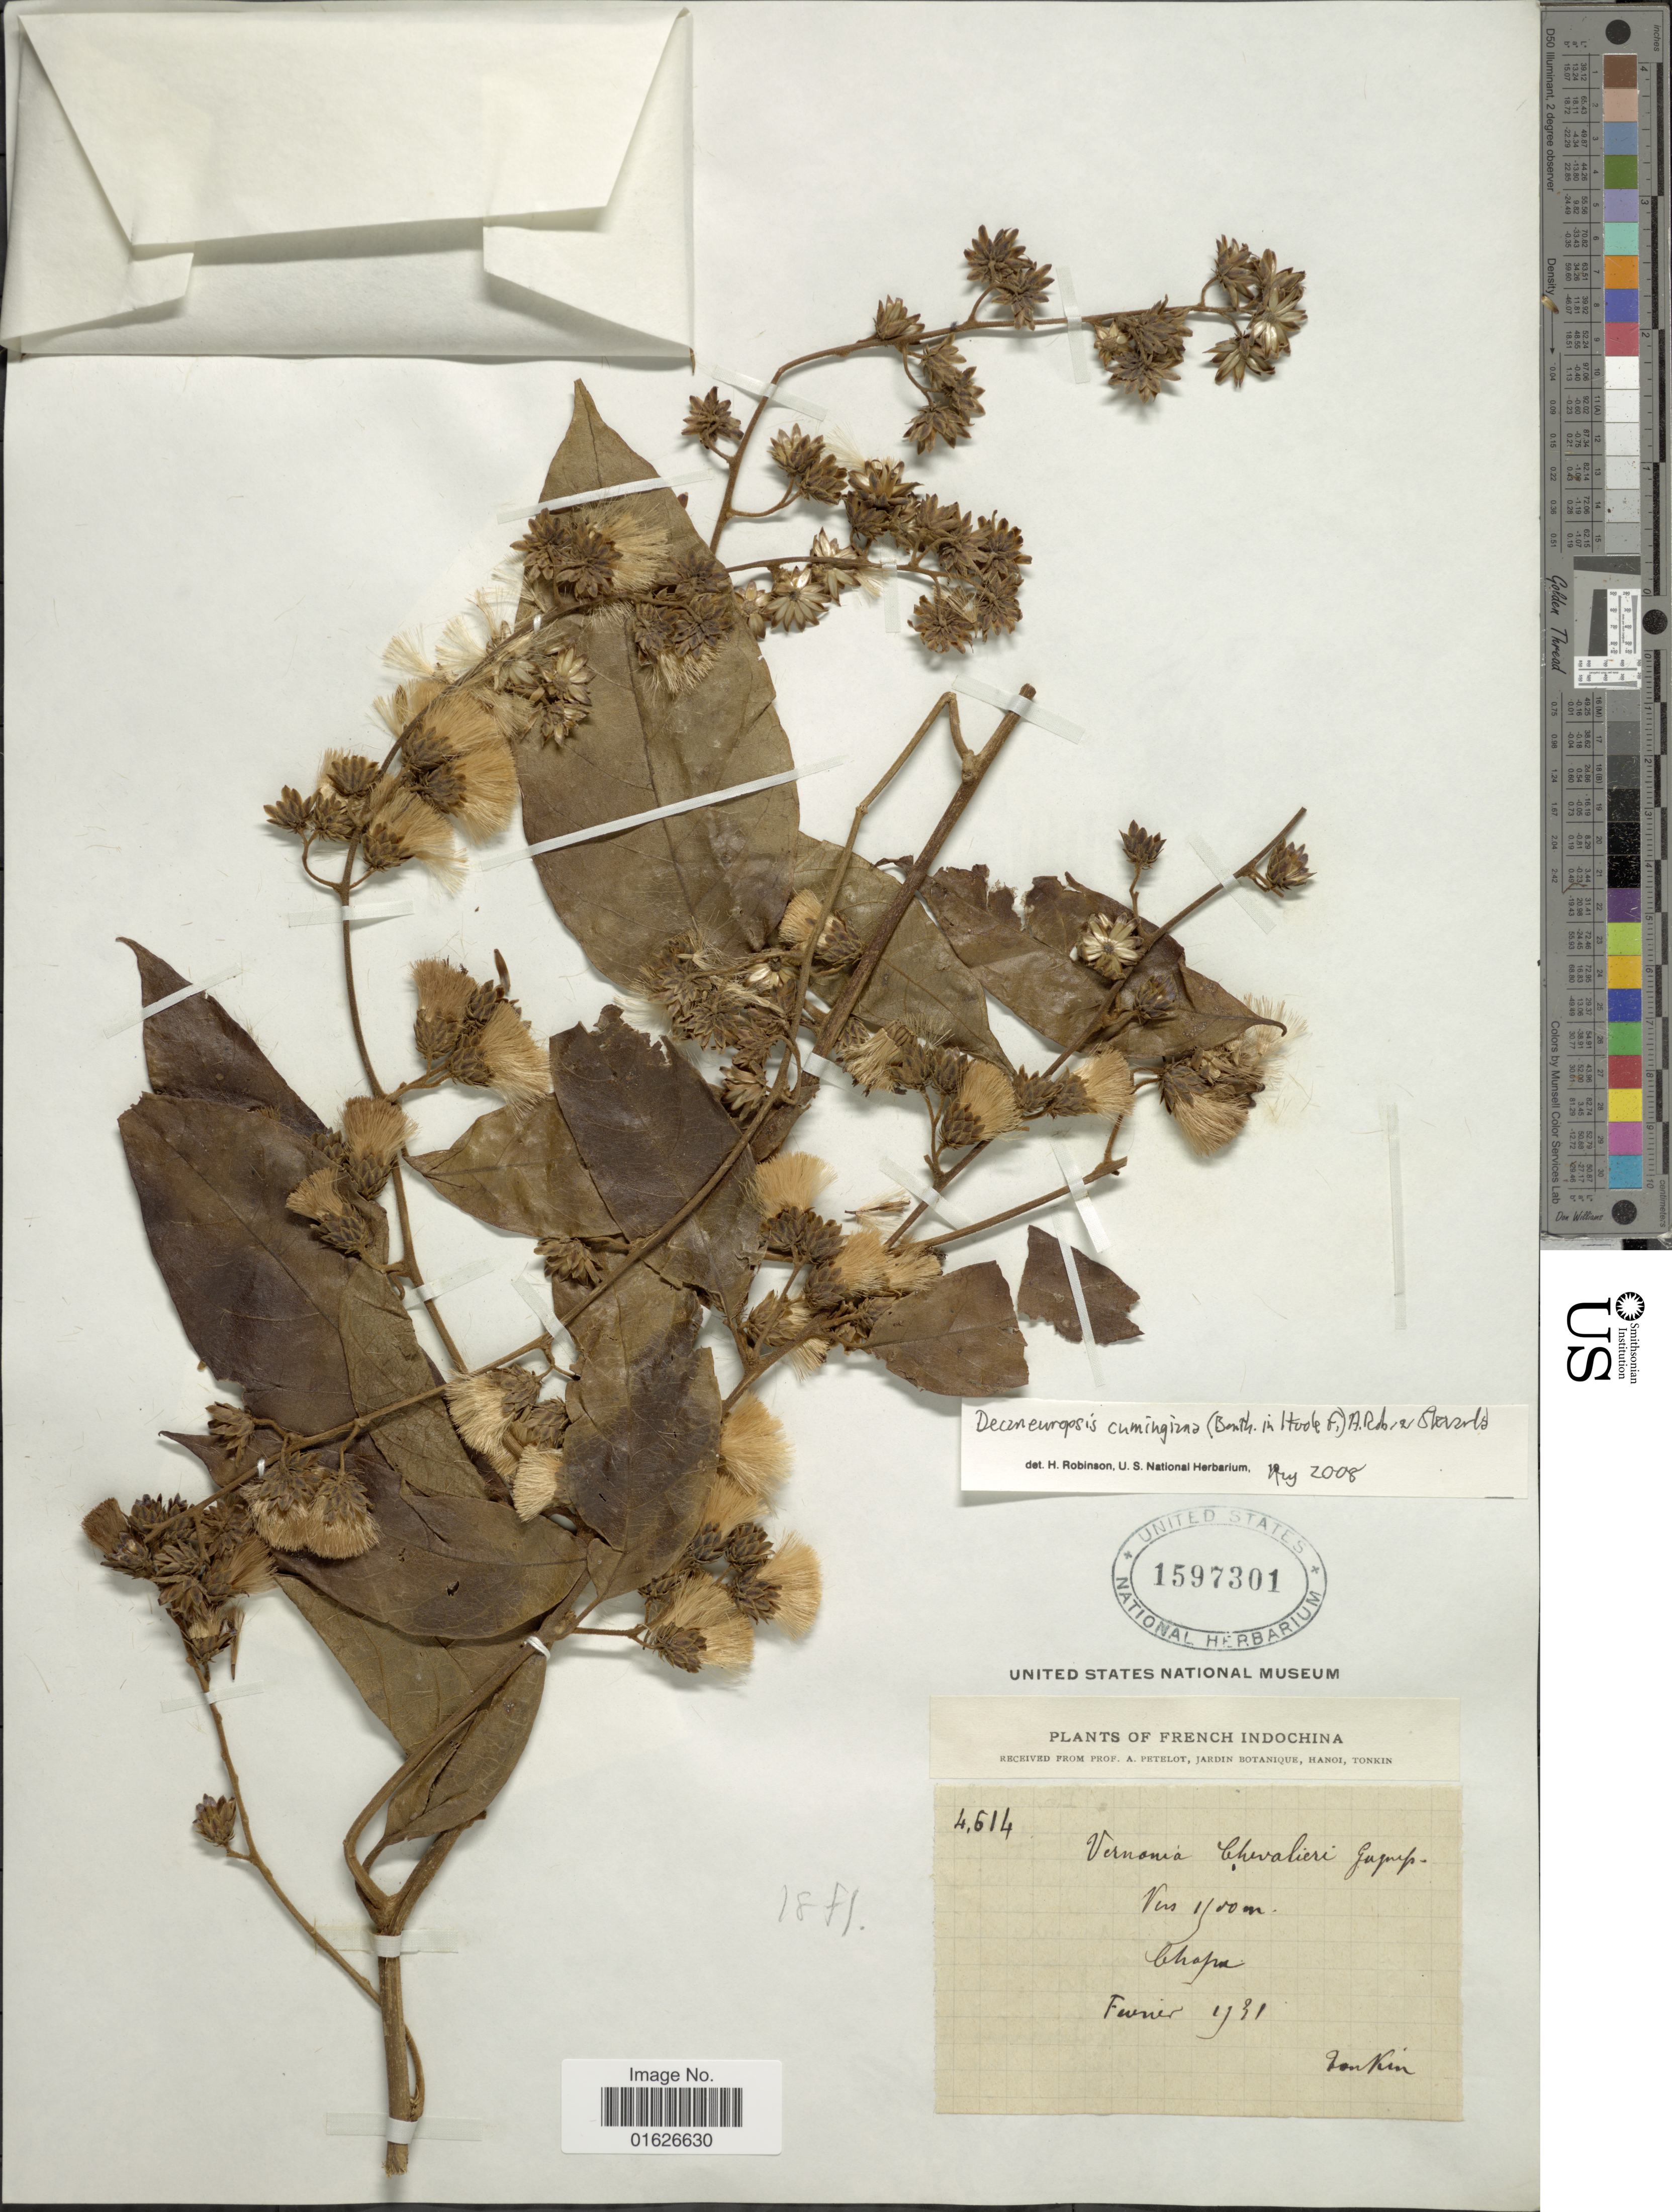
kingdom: Plantae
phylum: Tracheophyta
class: Magnoliopsida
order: Asterales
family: Asteraceae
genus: Decaneuropsis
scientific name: Decaneuropsis cumingiana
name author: (Benth.) H. Rob. & Skvarla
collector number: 4614*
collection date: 1931-02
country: Vietnam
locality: Franch indochina, Chapa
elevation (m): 1900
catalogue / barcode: US 1597301